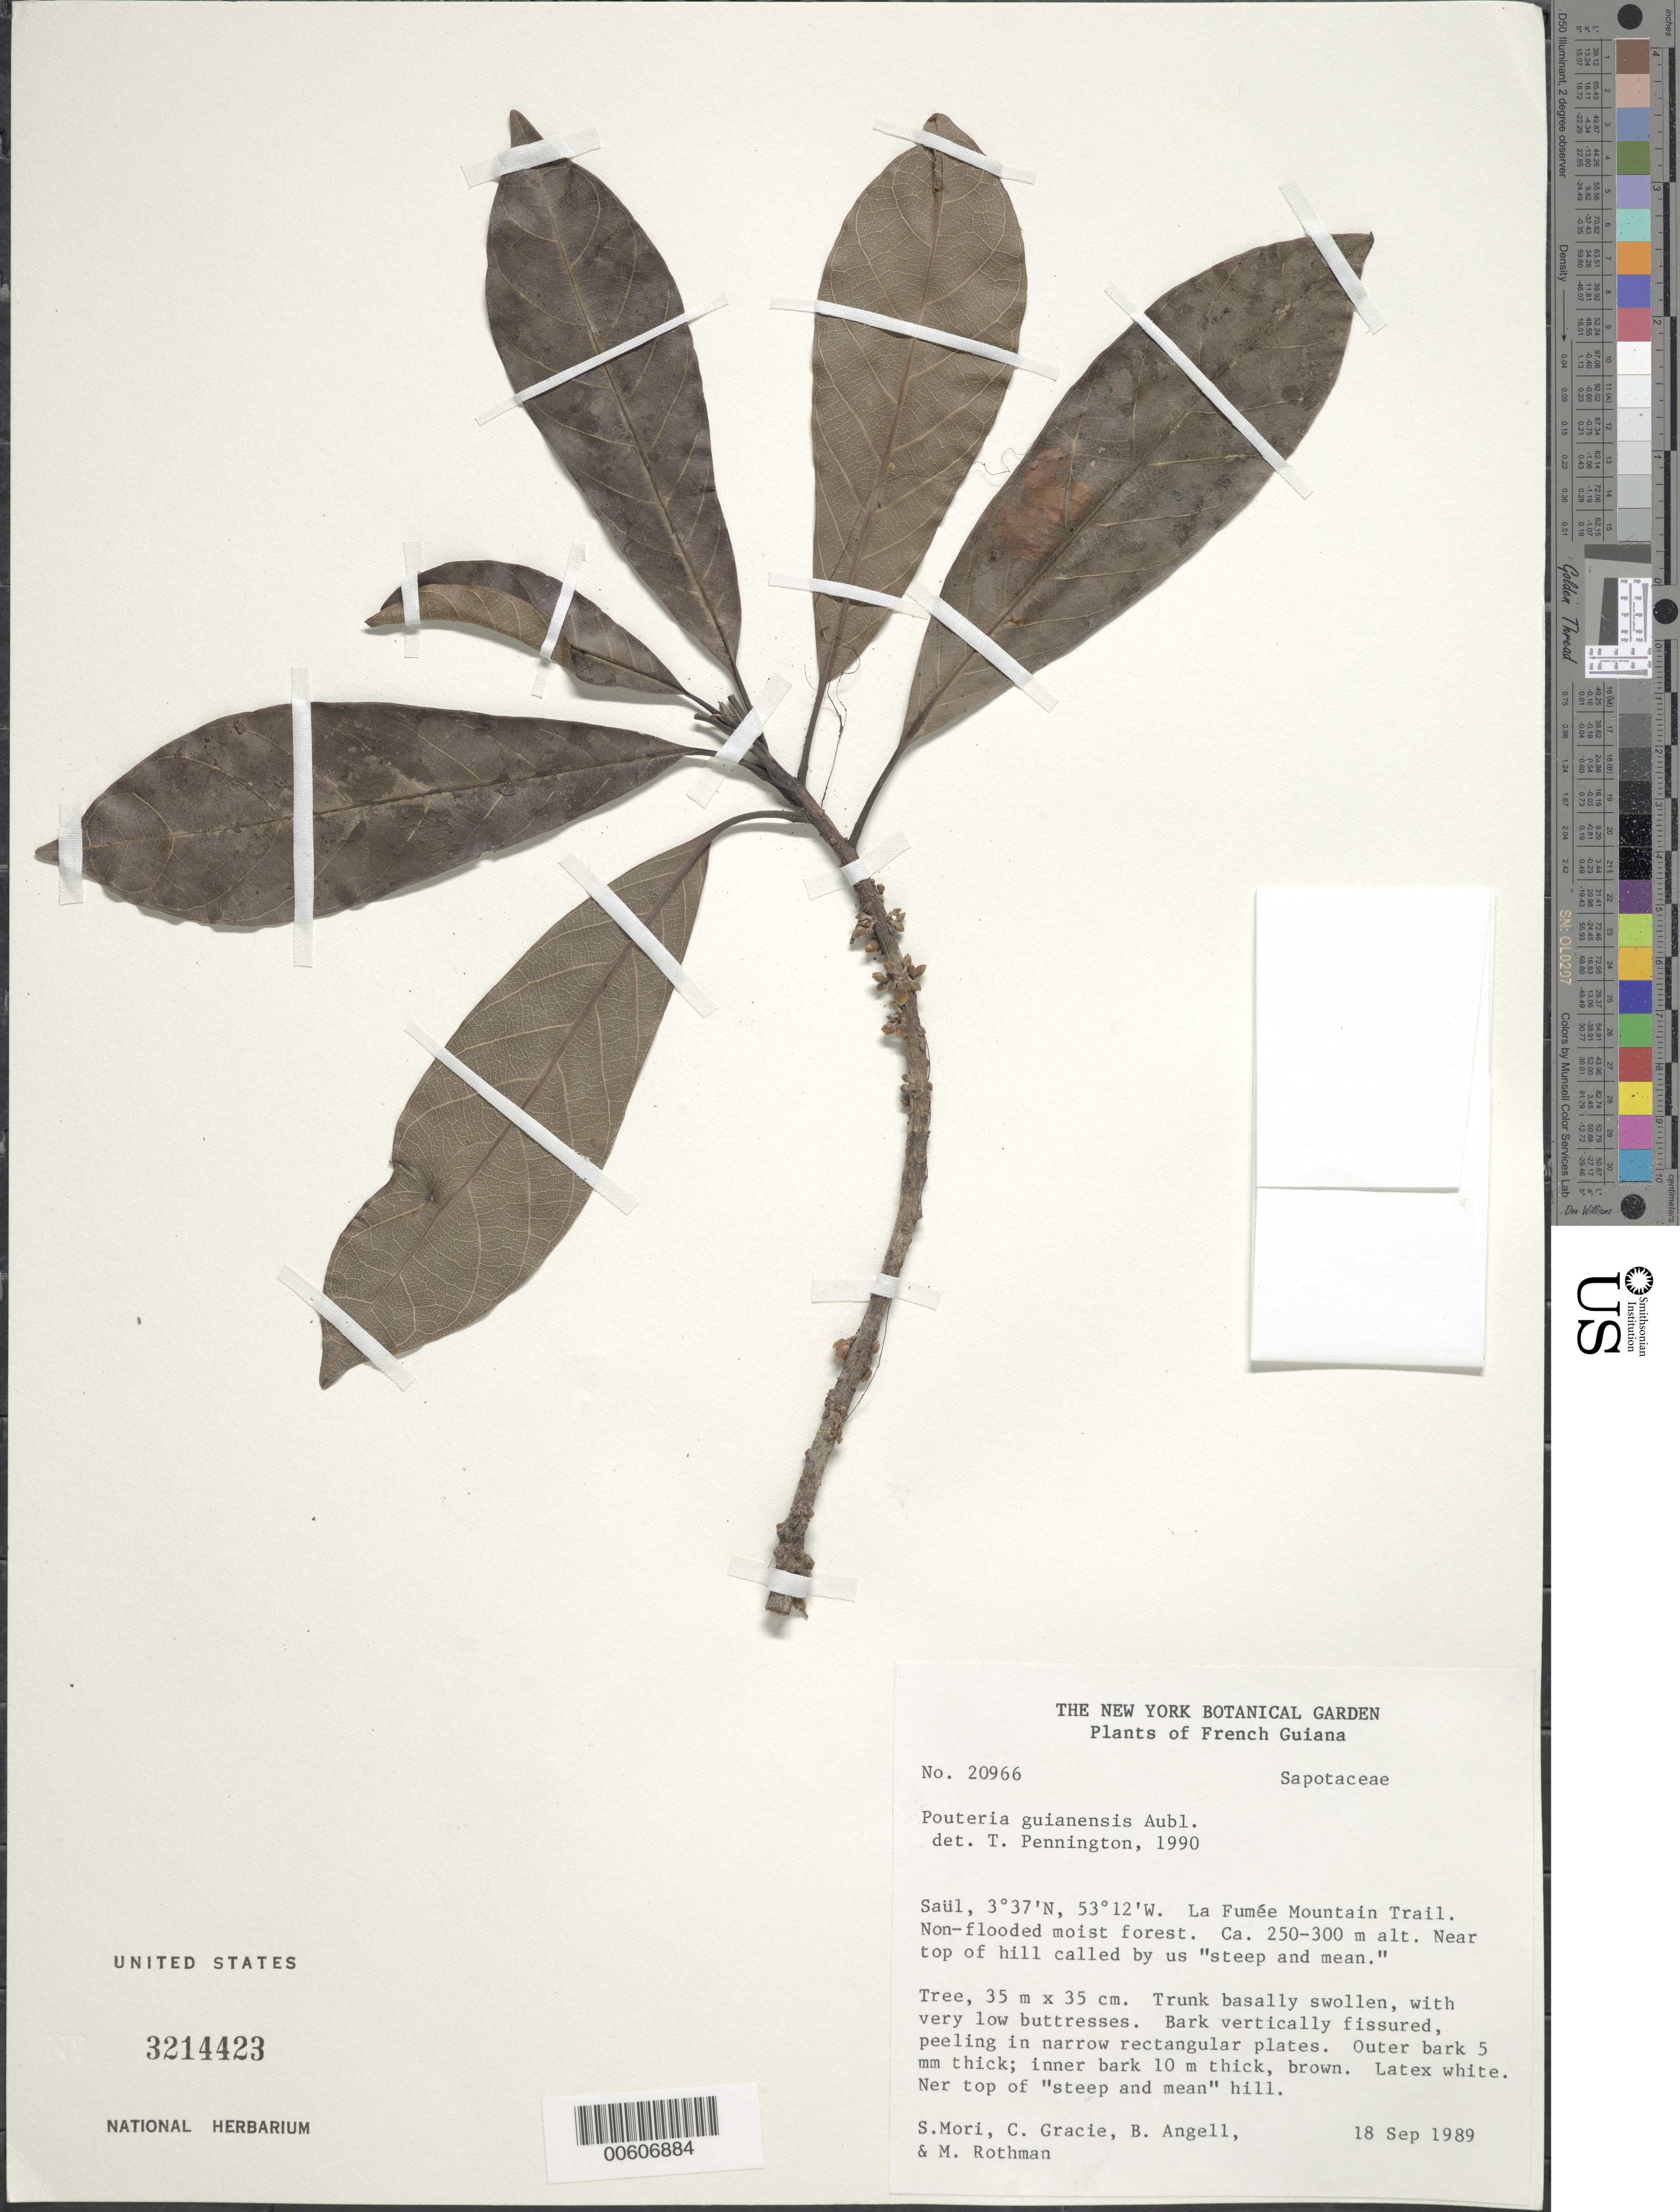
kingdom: Plantae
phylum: Tracheophyta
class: Magnoliopsida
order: Ericales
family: Sapotaceae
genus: Pouteria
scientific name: Pouteria guianensis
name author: Aubl.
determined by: Pennington, T. D., (K)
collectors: S. Mori, C. A. Gracie, Bobbi Angell, M. Rothman & K. Wrightman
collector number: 20966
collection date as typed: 18-Sep-89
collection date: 1989-09-18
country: French Guiana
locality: Saül, La Fumée Mountain Trail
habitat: Non-flooded moist forest, near top of hill called by us "steep & mean."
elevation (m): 250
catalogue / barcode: US 3214423